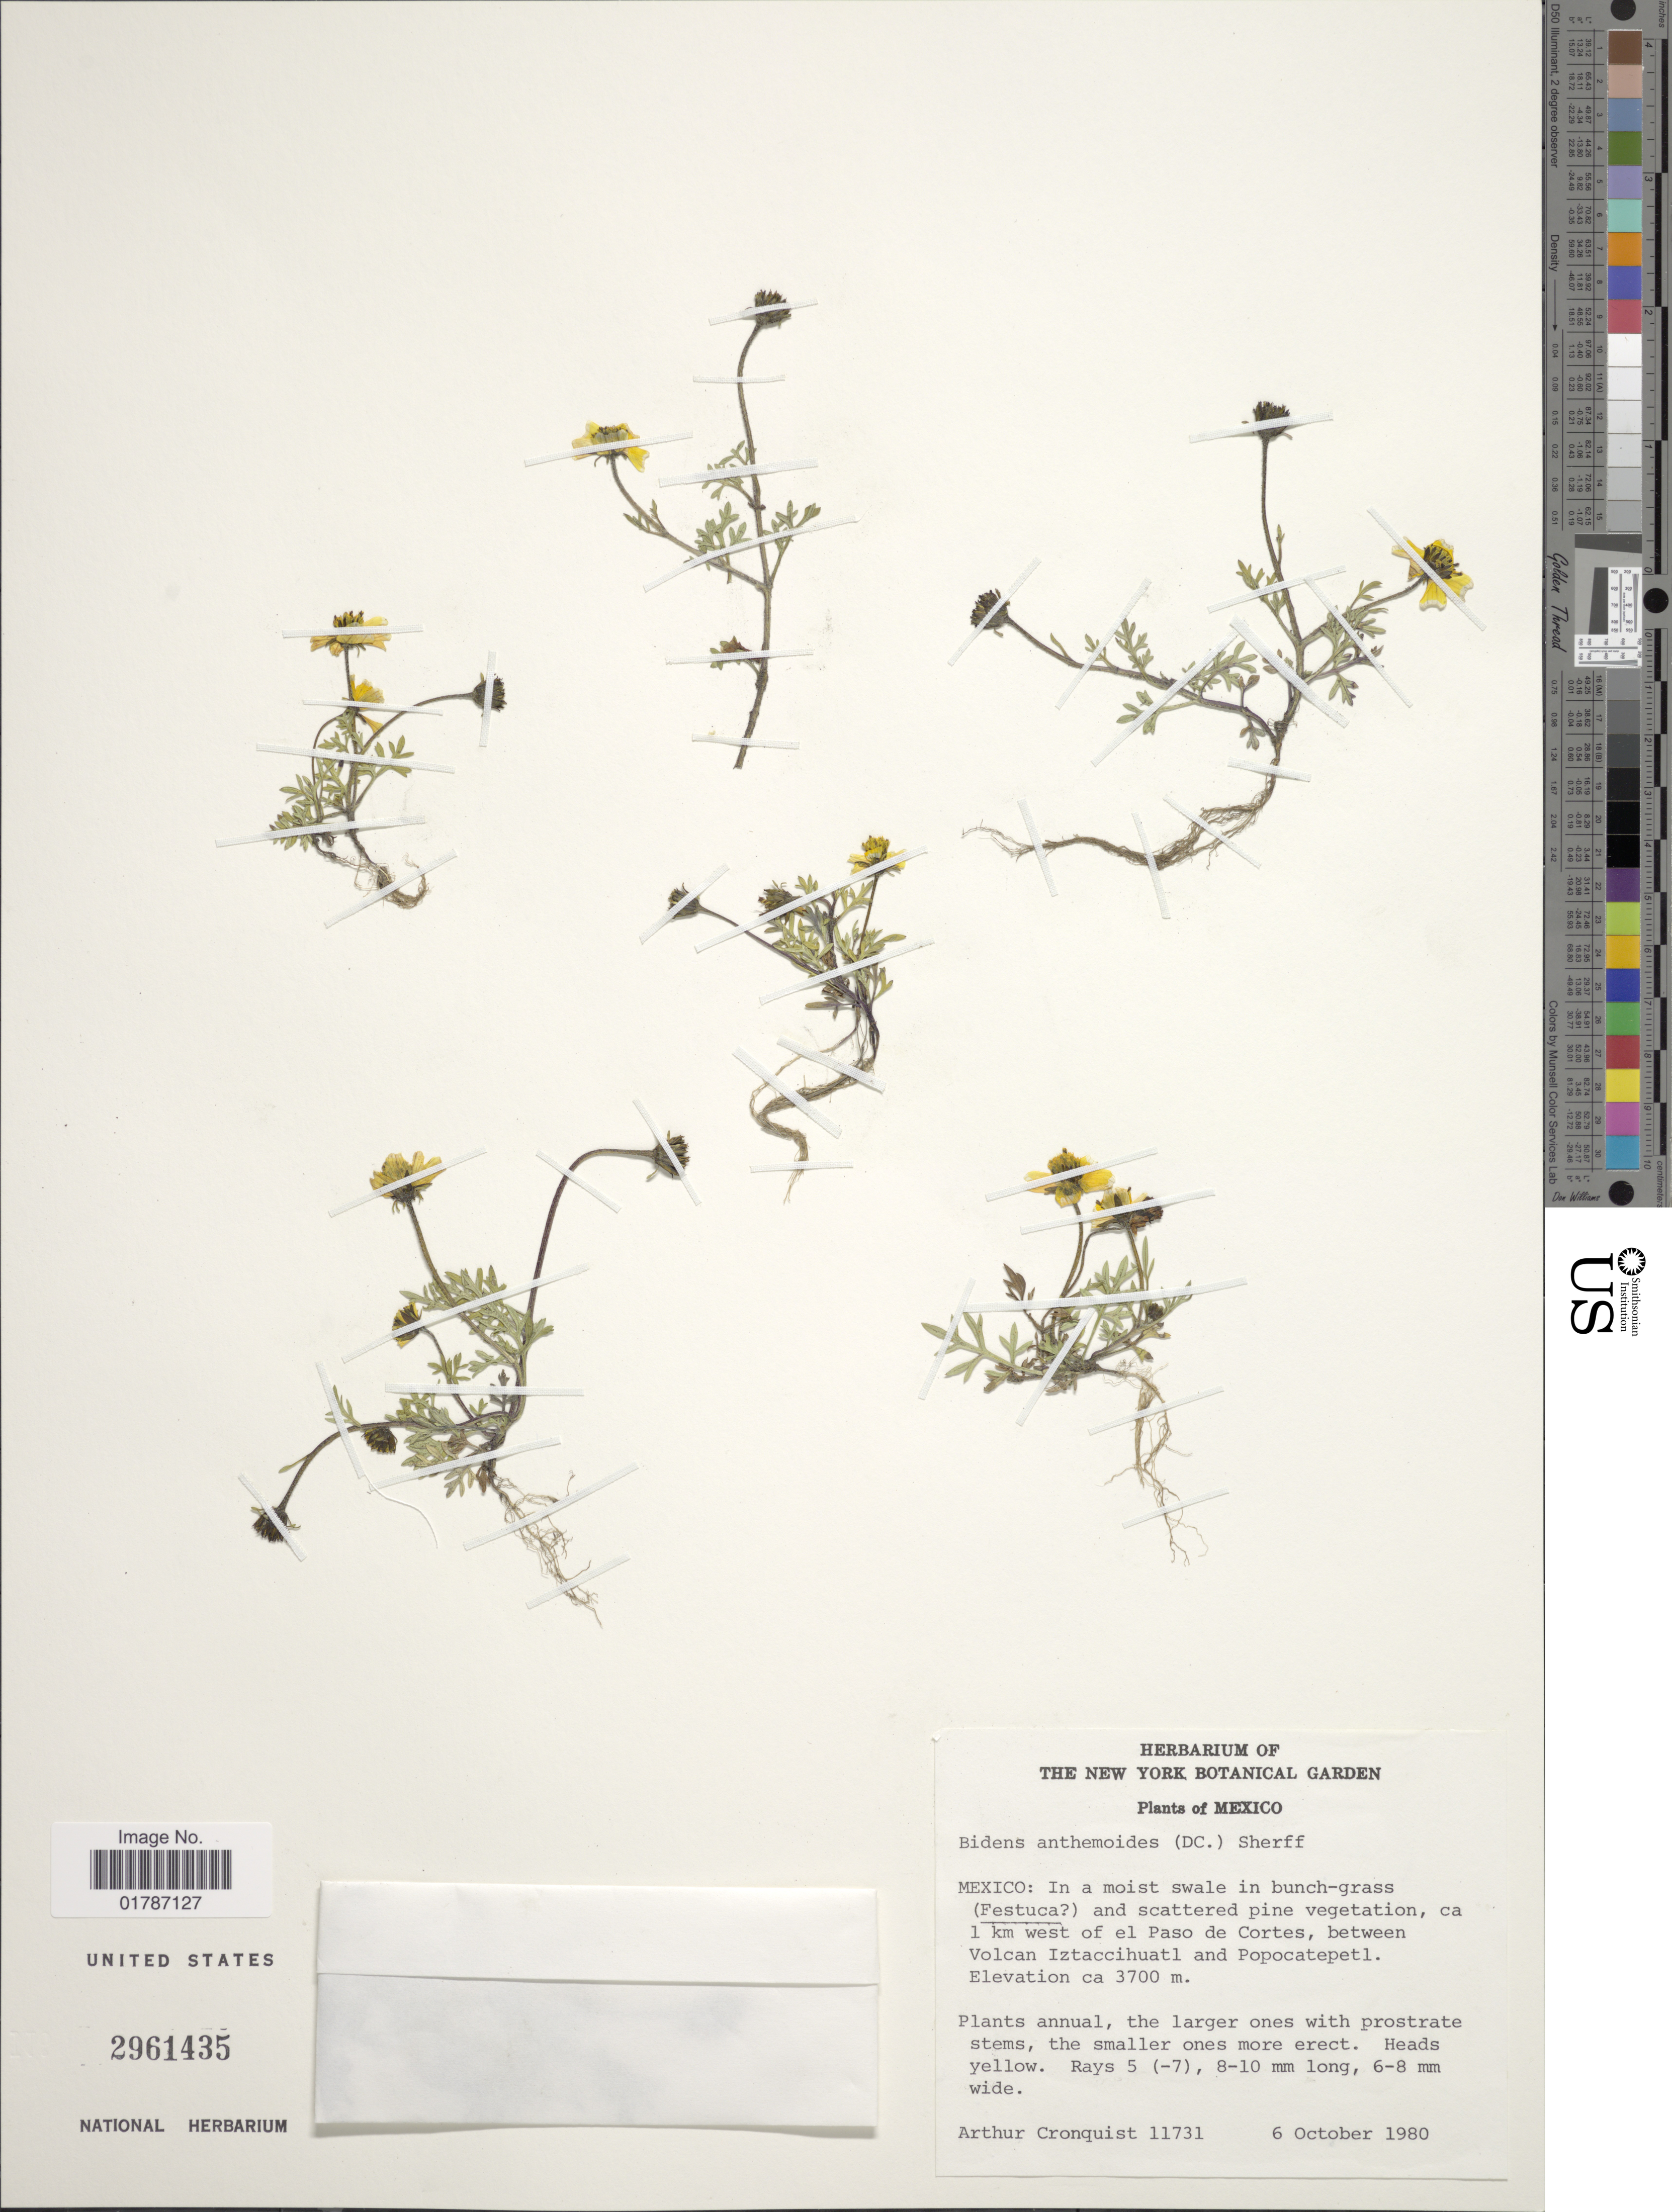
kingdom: Plantae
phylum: Tracheophyta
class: Magnoliopsida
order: Asterales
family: Asteraceae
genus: Bidens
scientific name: Bidens anthemoides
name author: (DC.) Sherff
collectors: A. J. Cronquist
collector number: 11731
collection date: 1980-10-06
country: Mexico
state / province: México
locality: Mexico: 1 km west of El Paso de Cortes, between Volcan Iztaccihuatl and Popocatepetl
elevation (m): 3700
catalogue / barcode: US 2961435